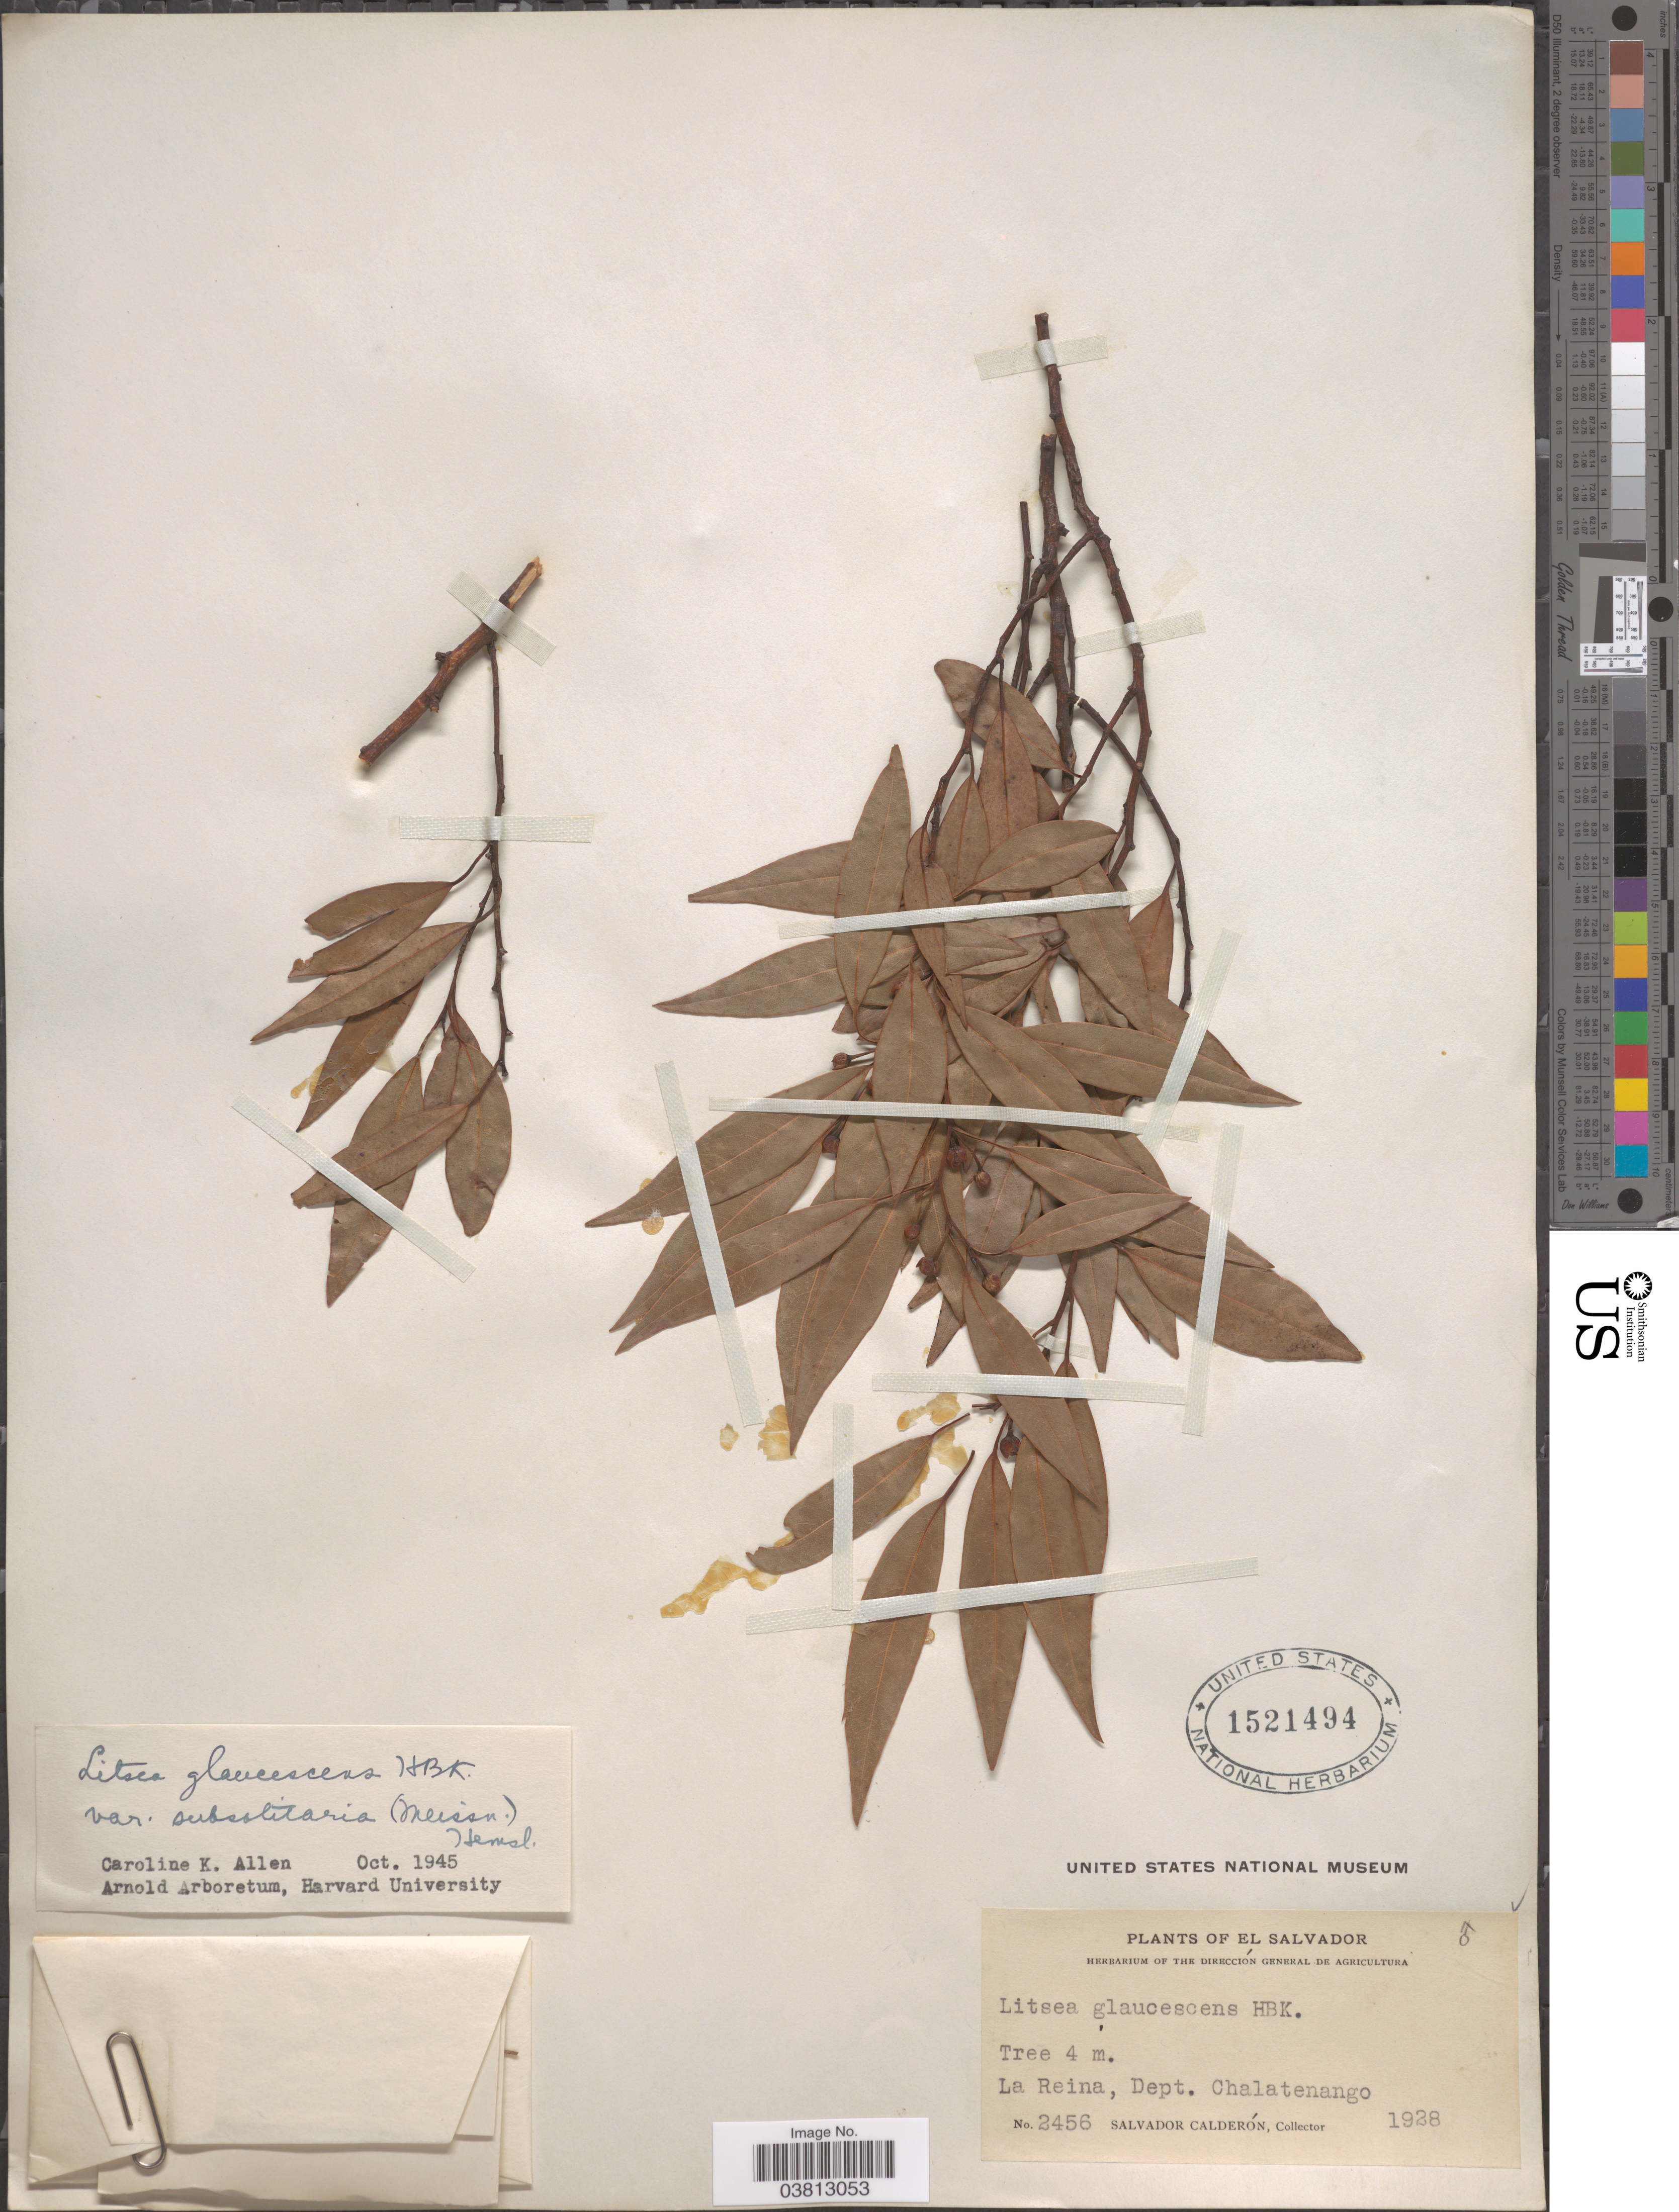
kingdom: Plantae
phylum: Tracheophyta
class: Magnoliopsida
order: Laurales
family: Lauraceae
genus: Litsea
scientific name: Litsea glaucescens var. subsolitaria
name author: Kunth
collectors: S. Calderón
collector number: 2456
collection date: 1928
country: El Salvador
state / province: Chalatenango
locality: La Reina, Dept. Chalatenango.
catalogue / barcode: US 1521494